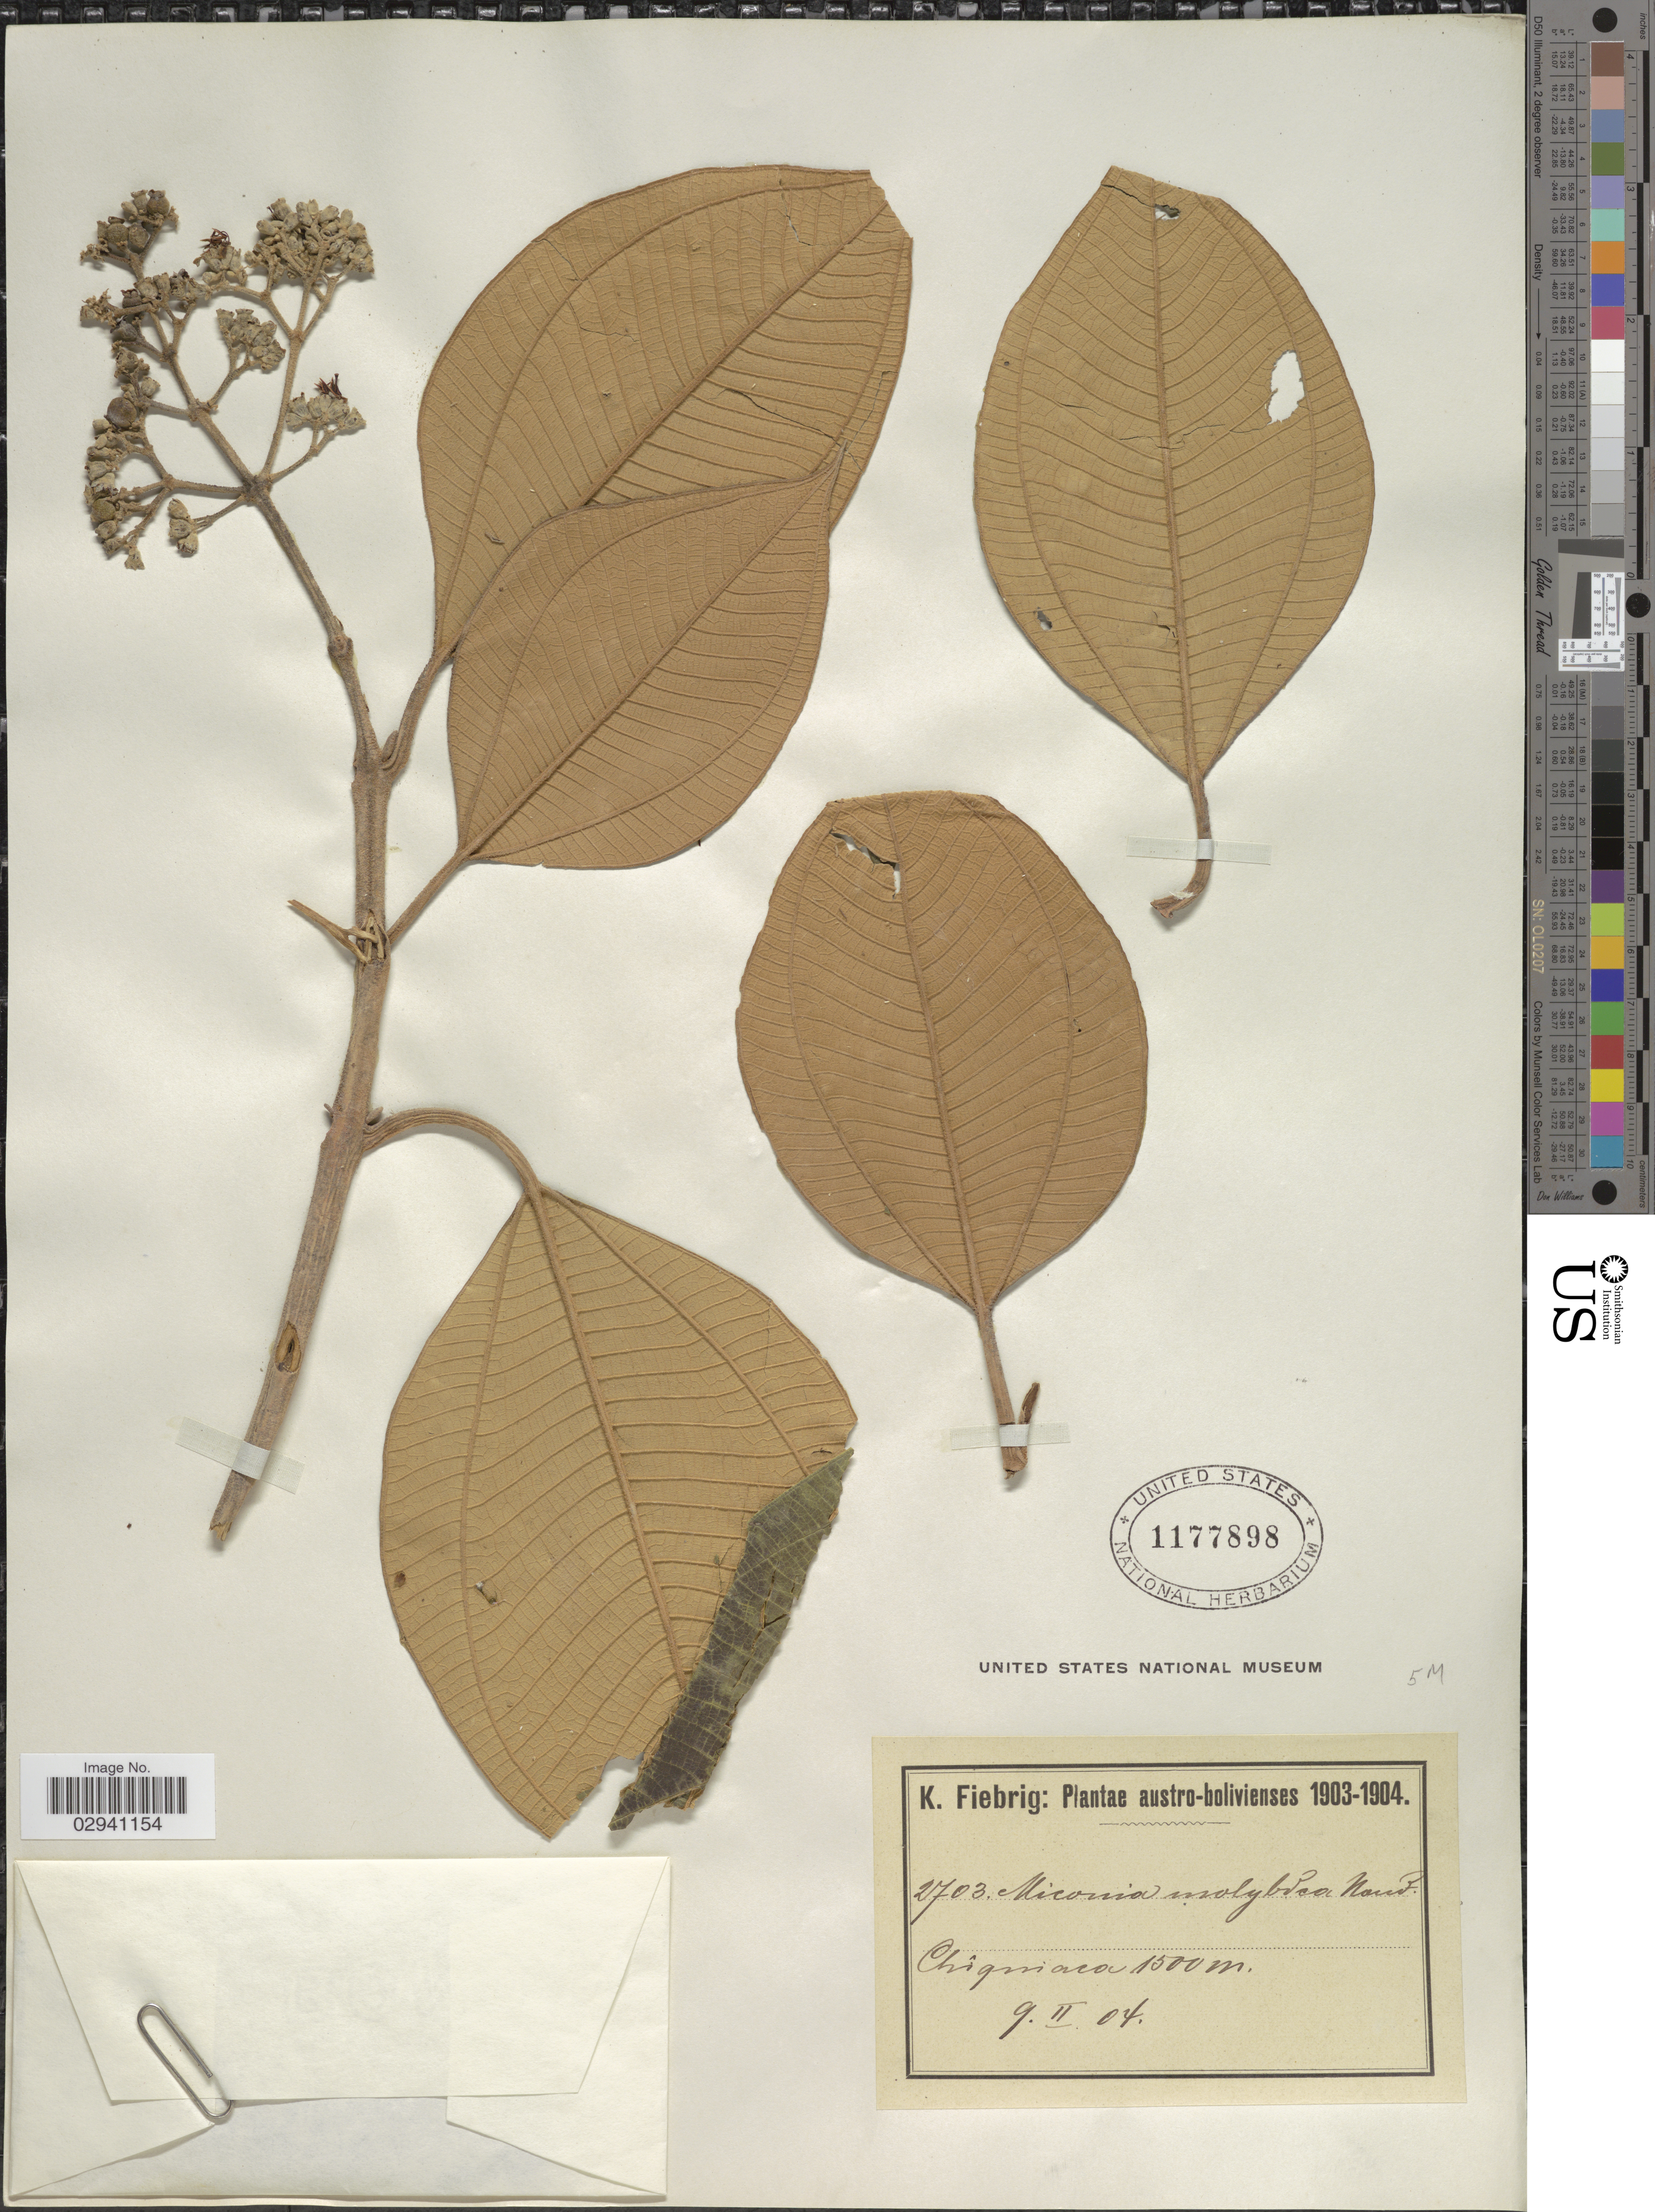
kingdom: Plantae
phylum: Tracheophyta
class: Magnoliopsida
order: Myrtales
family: Melastomataceae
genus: Miconia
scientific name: Miconia molybdea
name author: Naudin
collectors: K. Fiebrig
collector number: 2703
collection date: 1904-02-09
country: Bolivia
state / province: Tarija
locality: Chiquiaca.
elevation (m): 1500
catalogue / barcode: US 1177898